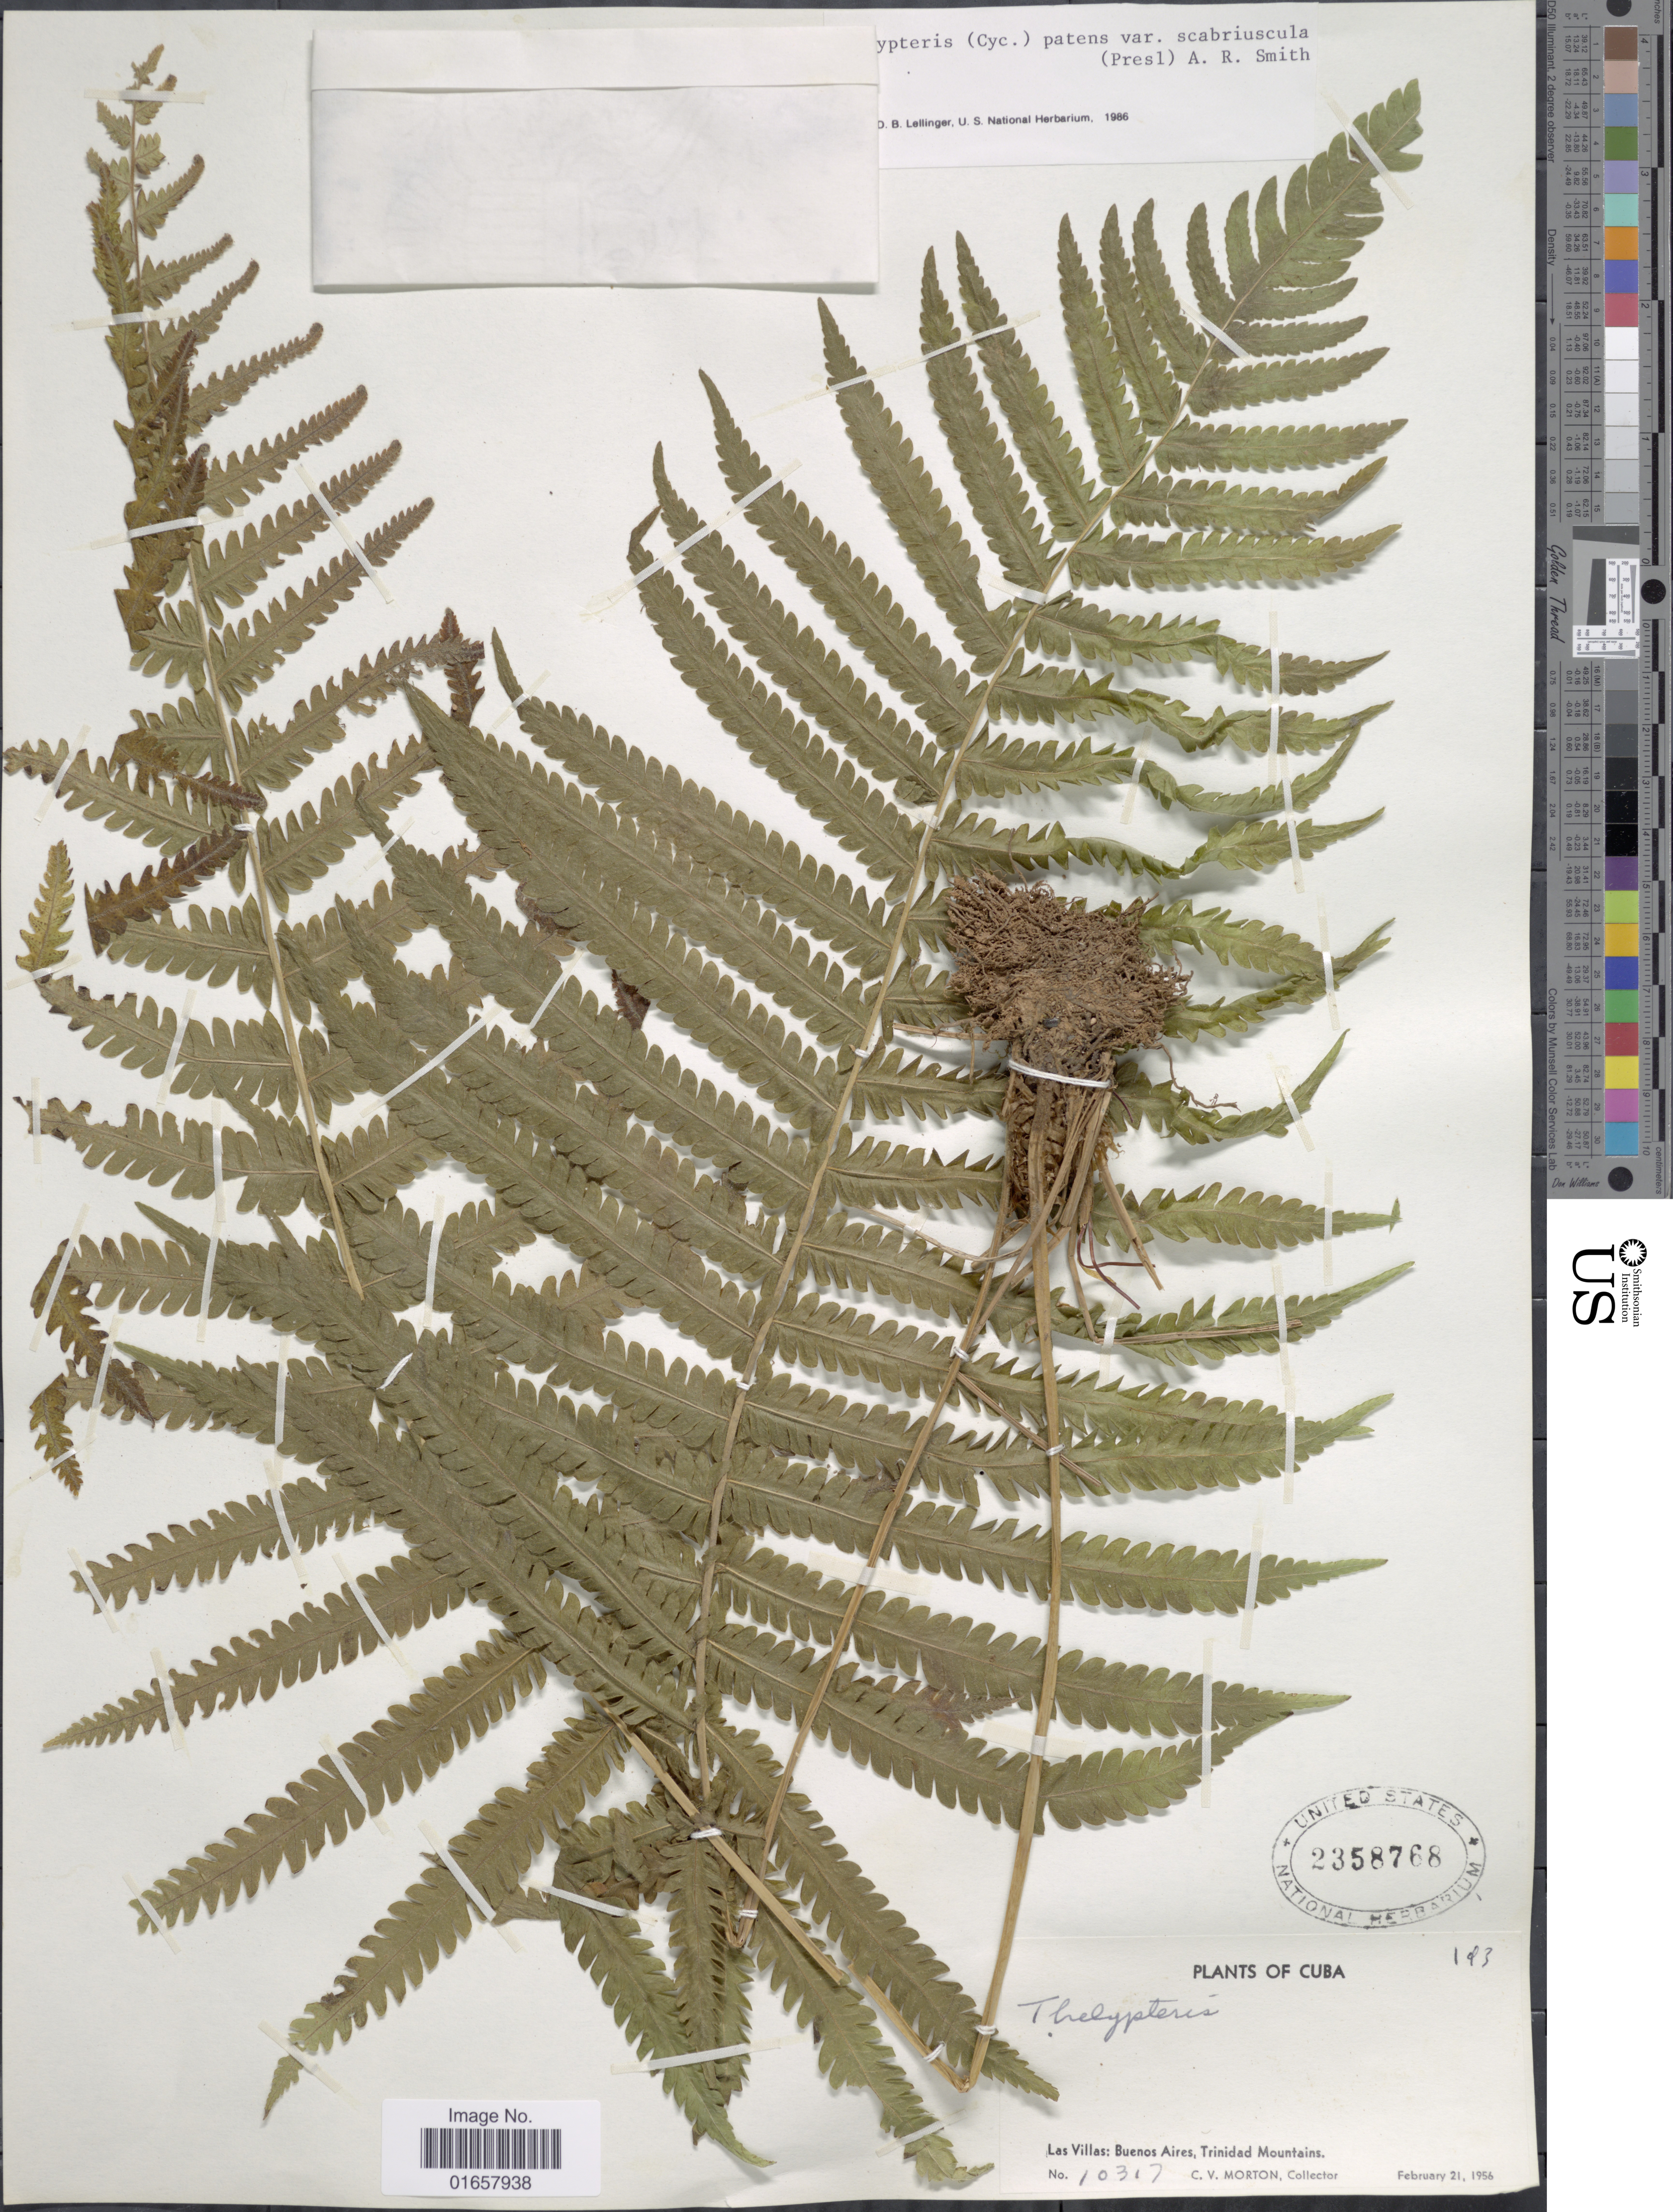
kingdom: Plantae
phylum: Tracheophyta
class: Polypodiopsida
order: Polypodiales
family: Thelypteridaceae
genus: Christella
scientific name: Christella patens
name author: (Sw.) Holttum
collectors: C. V. Morton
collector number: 10317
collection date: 1956-02-21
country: Cuba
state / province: Las Villas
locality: Cuba, Las Villas: Buenos Aires, Trinidad Mountains.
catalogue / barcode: US 2358768